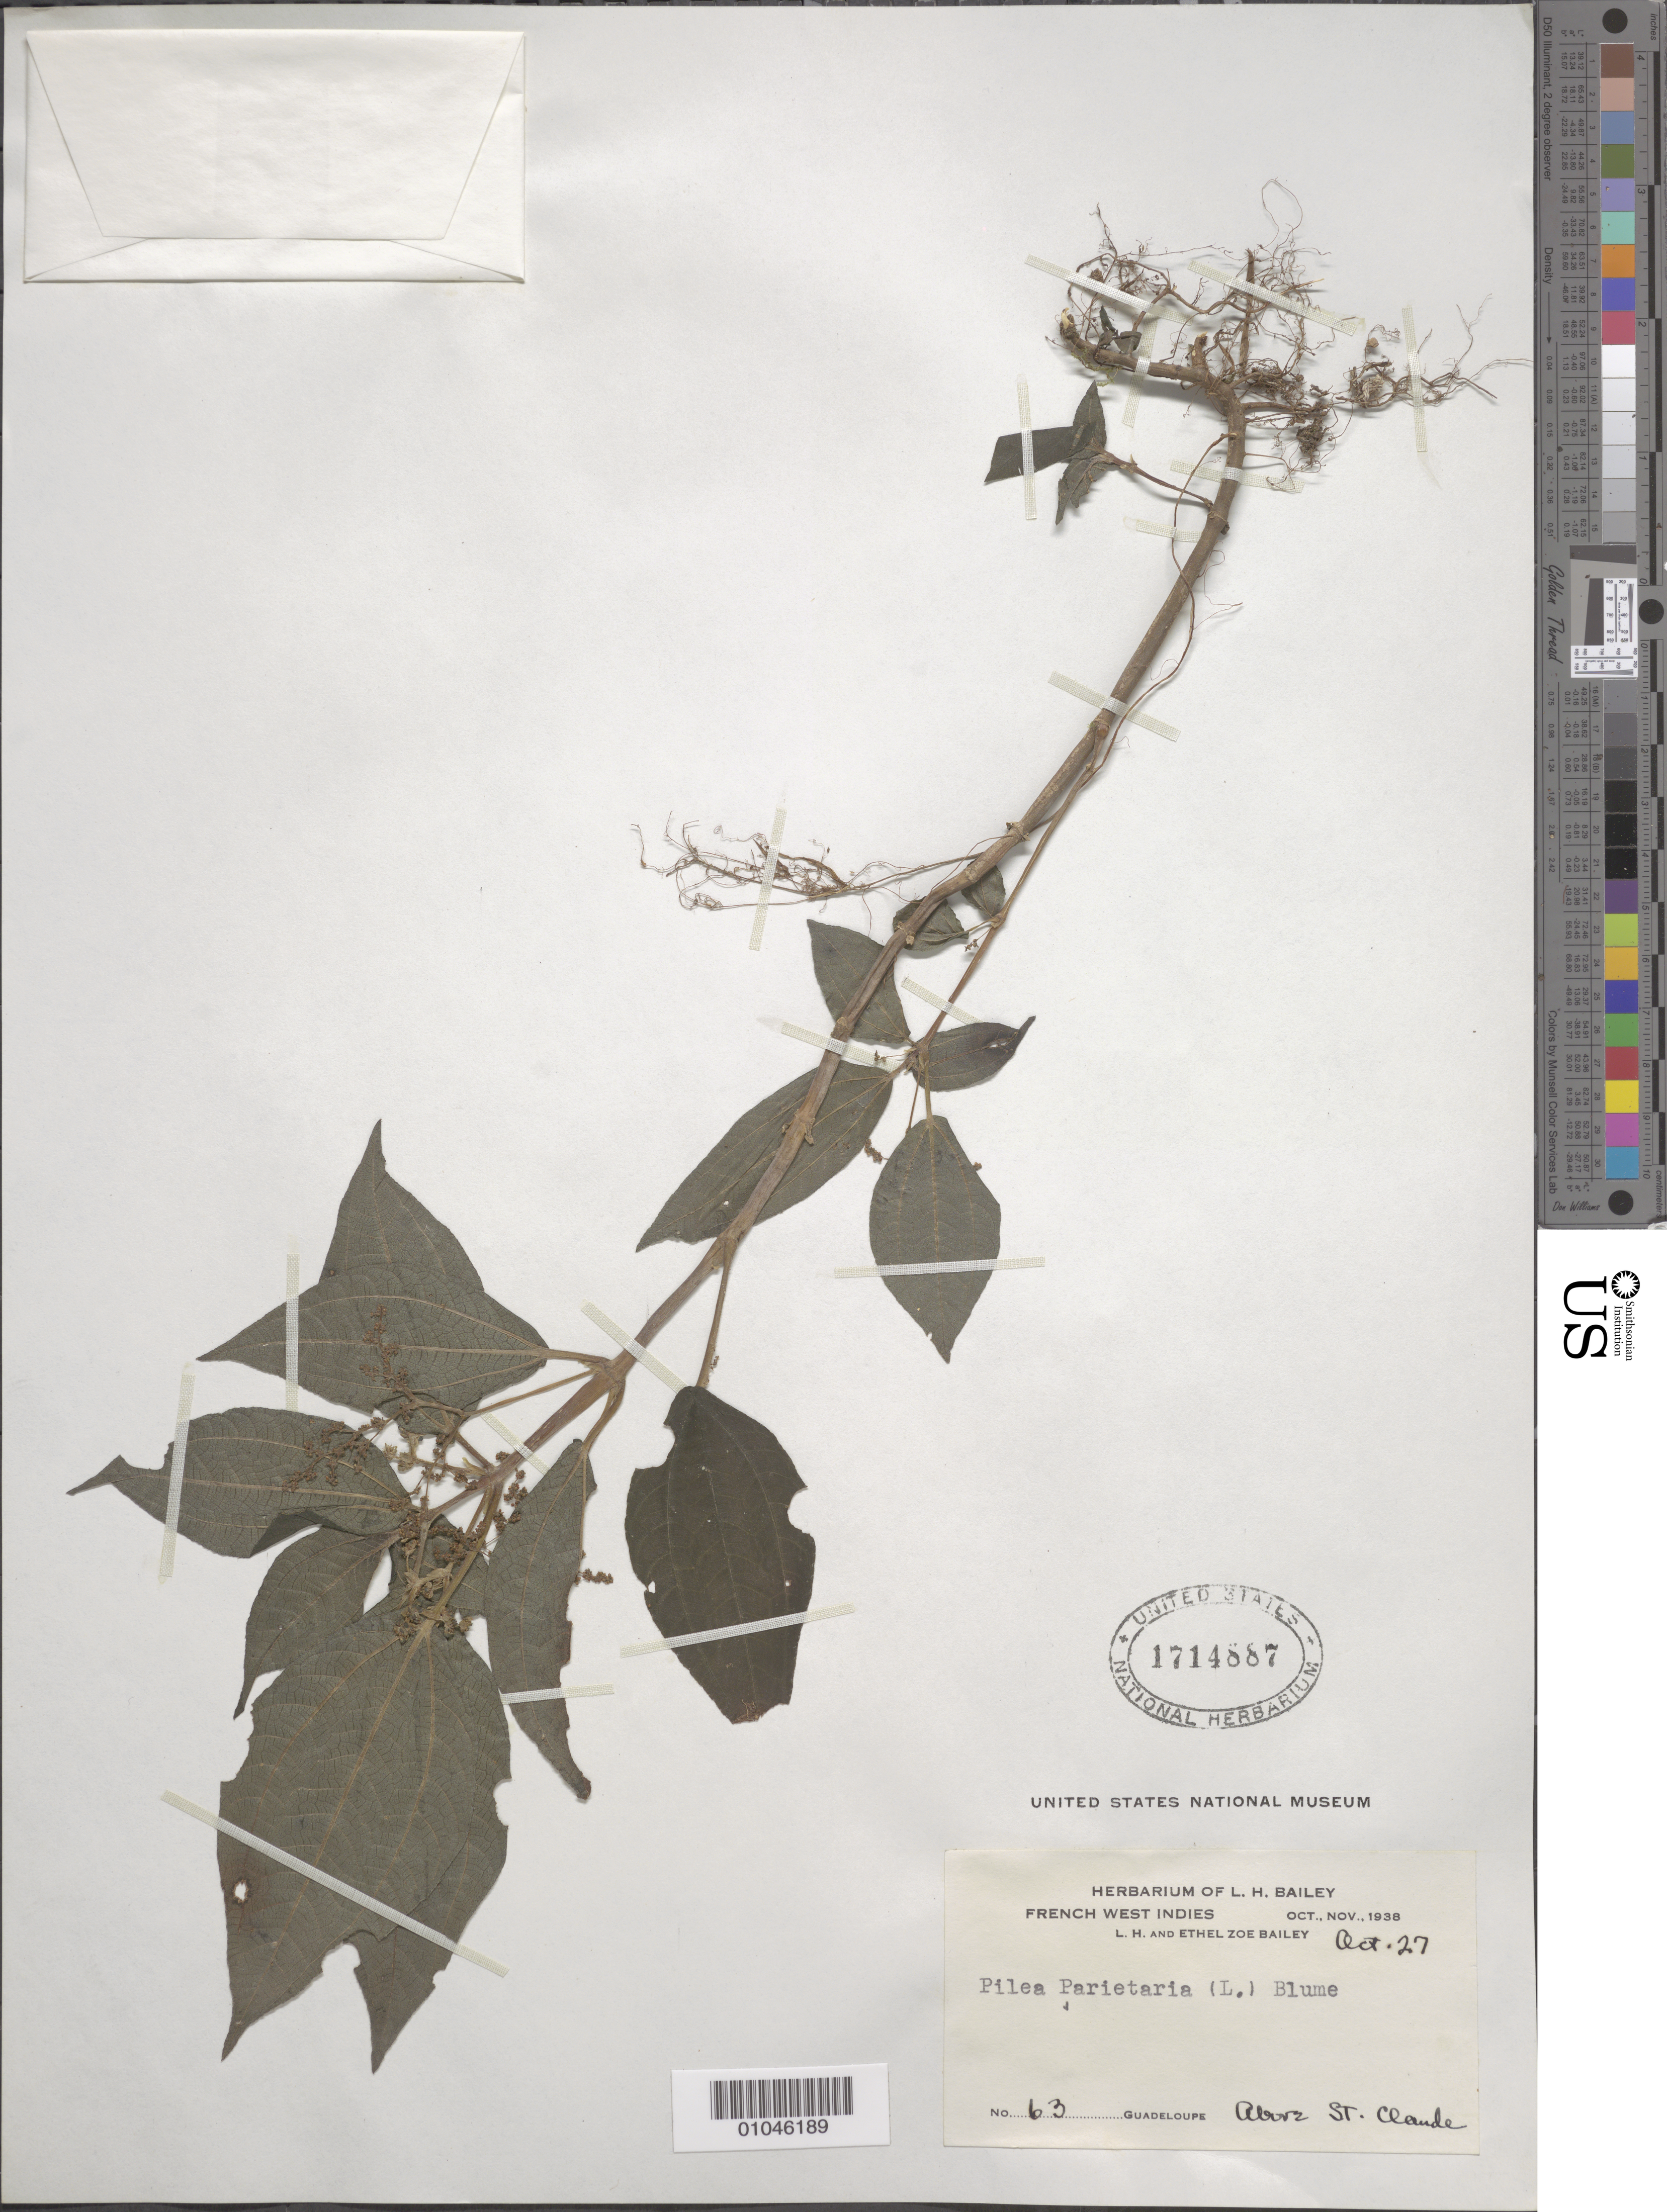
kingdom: Plantae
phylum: Tracheophyta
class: Magnoliopsida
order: Rosales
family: Urticaceae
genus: Pilea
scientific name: Pilea parietaria var. parietaria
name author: (L.) Blume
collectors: E. Z. Bailey & L. H. Bailey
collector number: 63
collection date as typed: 27 Oct 1938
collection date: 1938-10-27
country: Guadeloupe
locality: Above St. Claude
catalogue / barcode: US 1714887